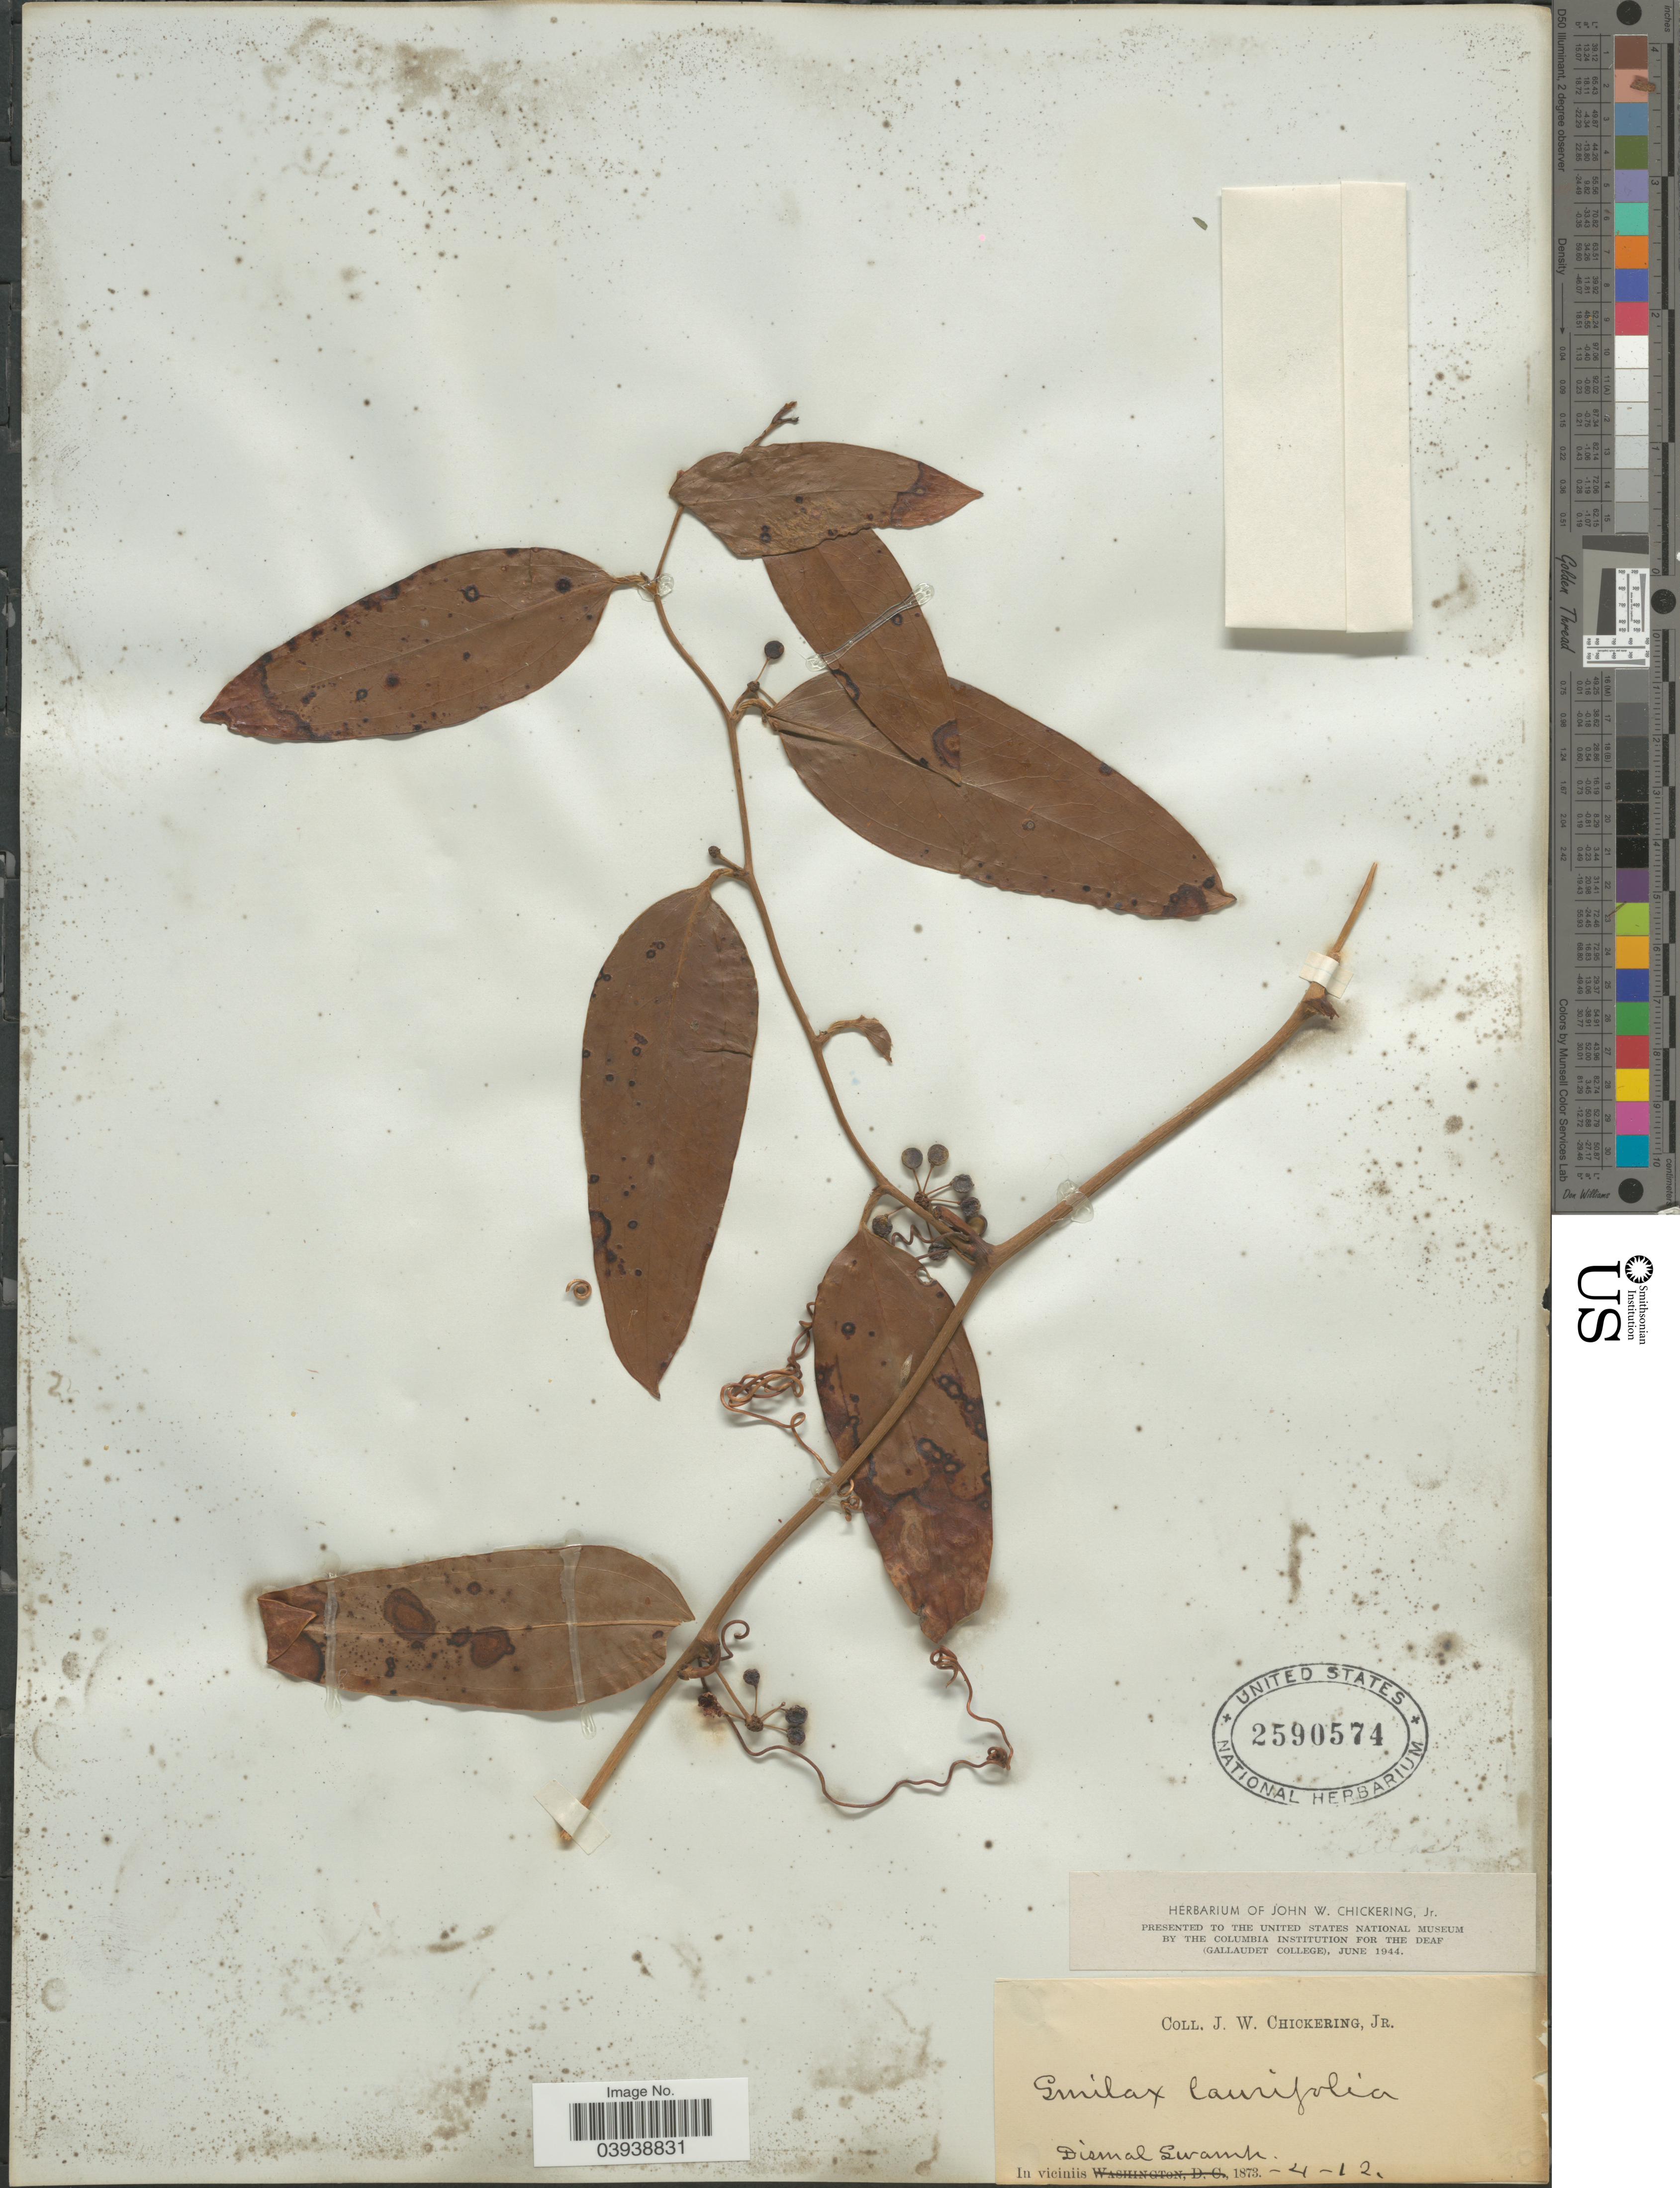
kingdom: Plantae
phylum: Tracheophyta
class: Liliopsida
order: Liliales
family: Smilacaceae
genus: Smilax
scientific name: Smilax laurifolia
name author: L.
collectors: J. W. Chickering Jr.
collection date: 1873-04-12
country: United States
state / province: Virginia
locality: In viciniis Dismal Swamp.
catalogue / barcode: US 2590574